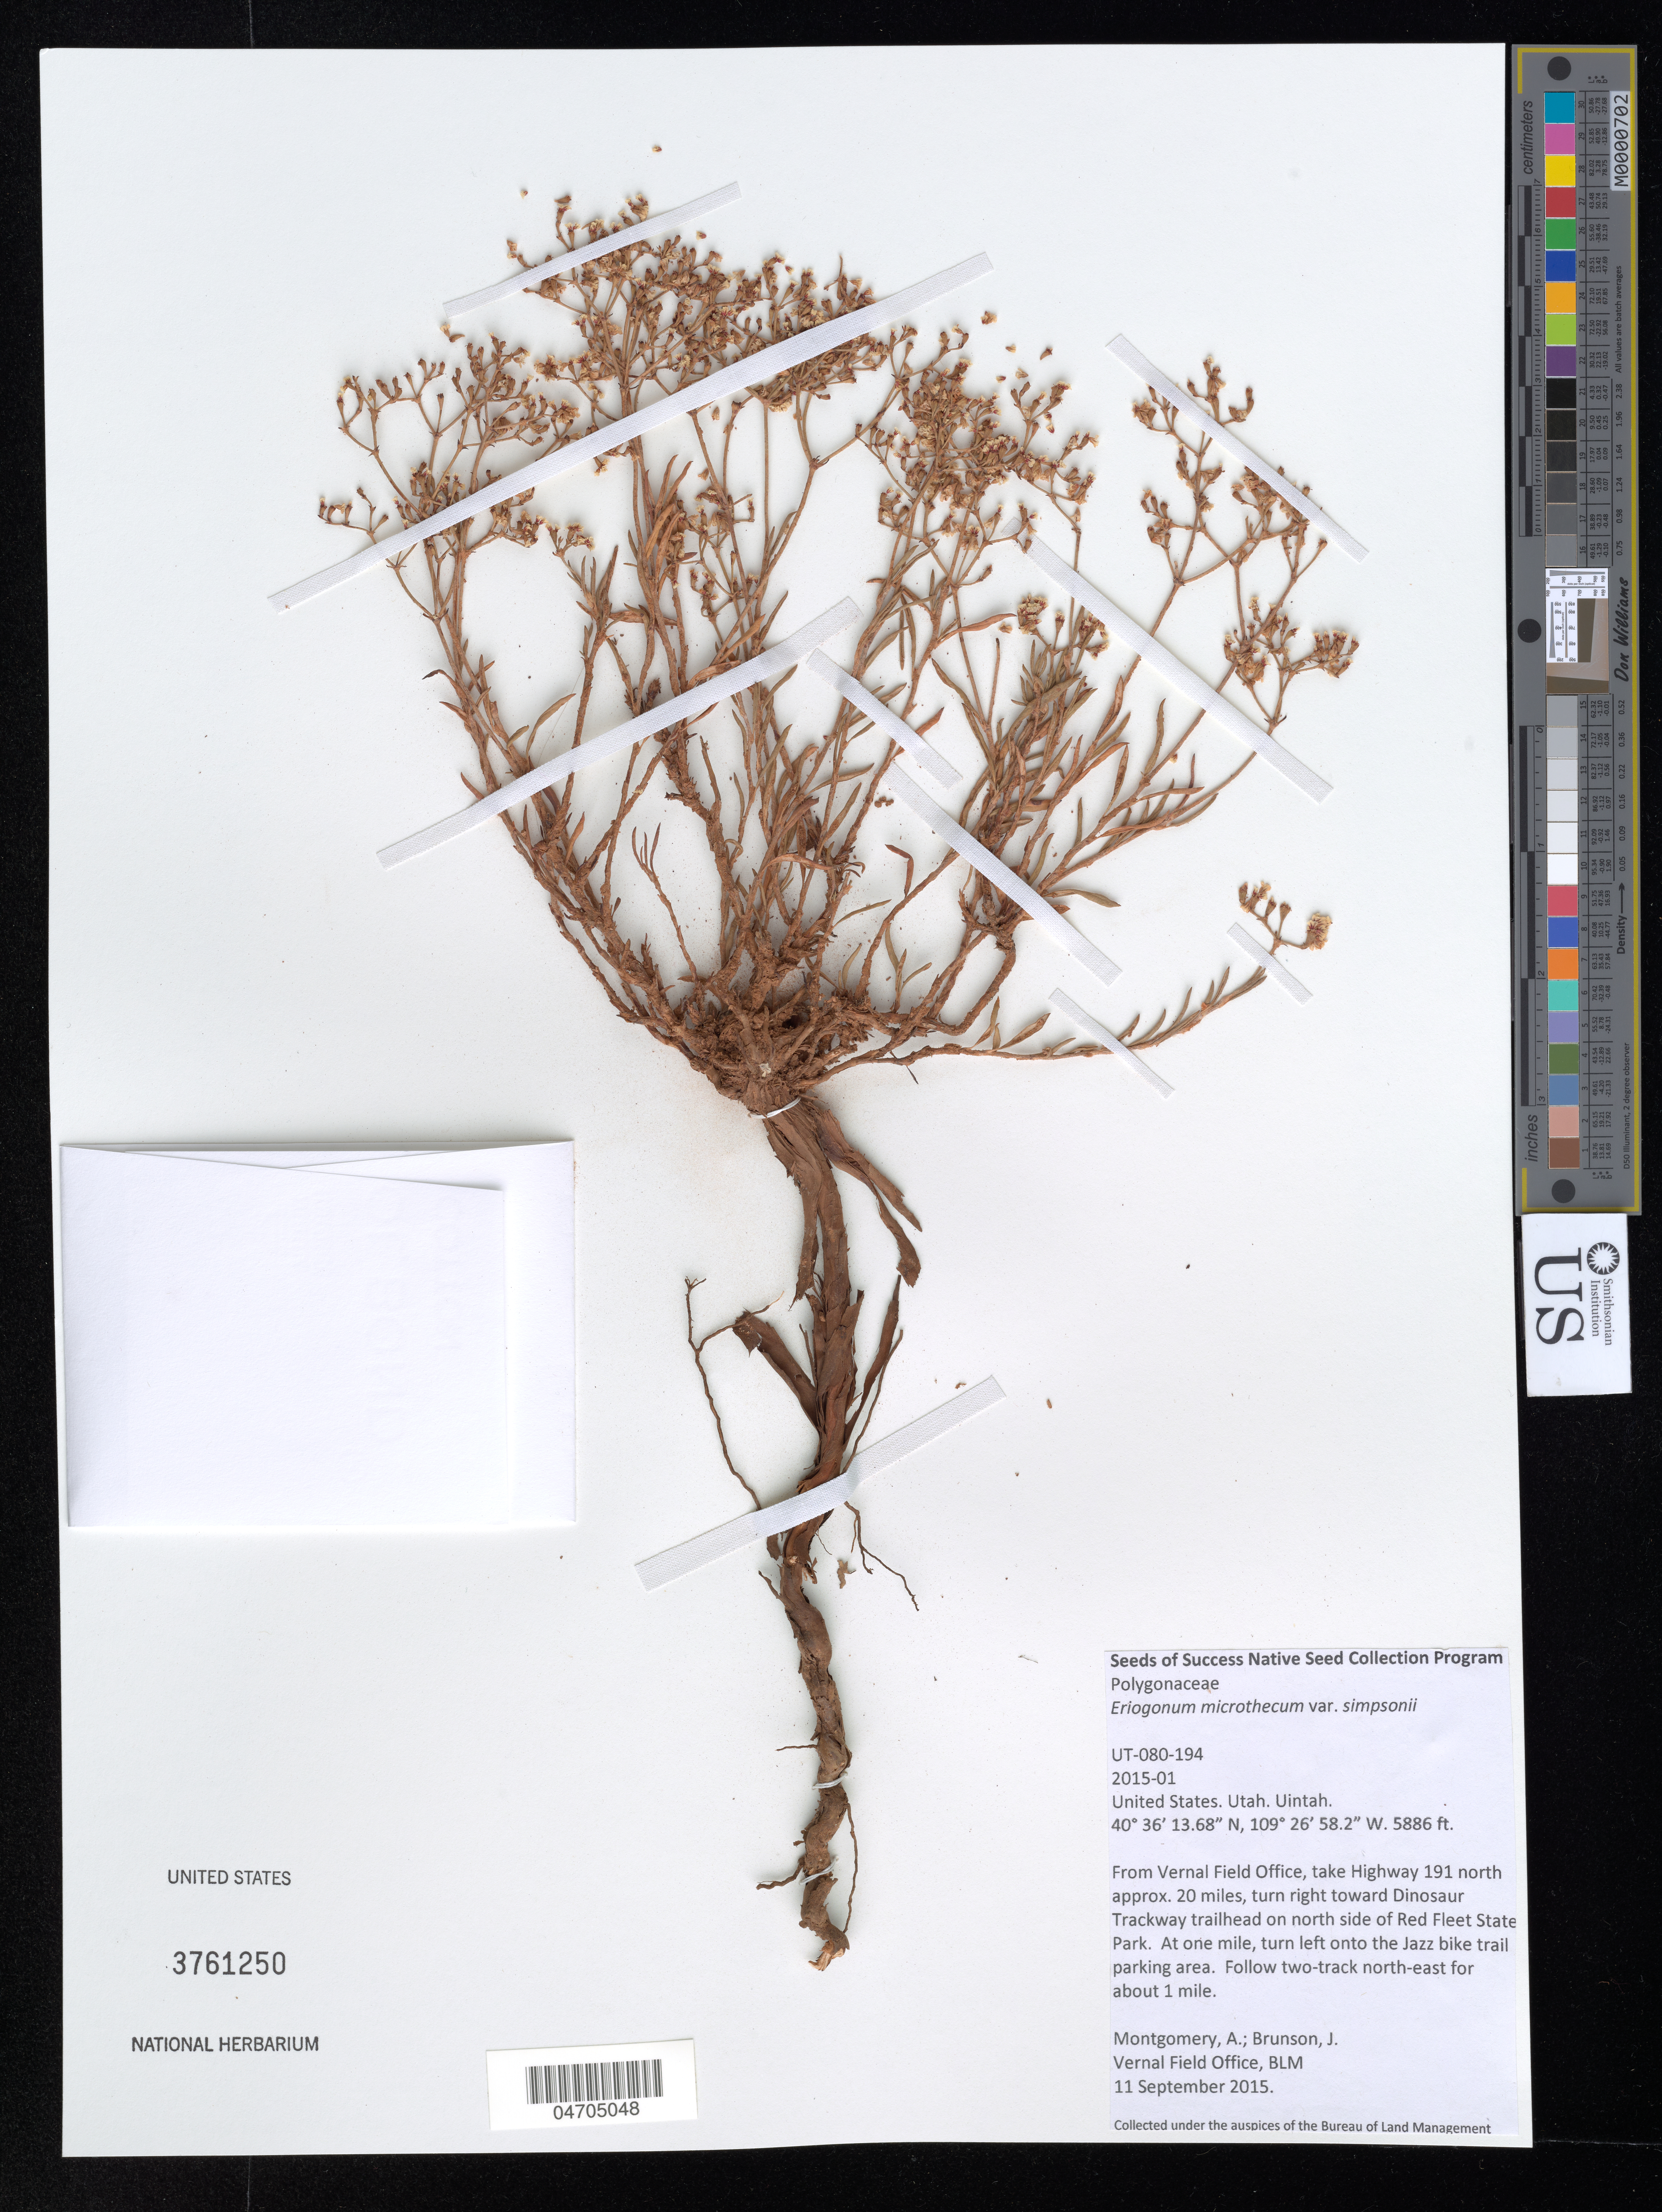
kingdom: Plantae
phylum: Tracheophyta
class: Magnoliopsida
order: Caryophyllales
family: Polygonaceae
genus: Eriogonum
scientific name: Eriogonum microtheca var. simpsonii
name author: (Benth.) Reveal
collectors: A. Montgomery & J. Brunson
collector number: UT-080-194/2015-01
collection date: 2015-09-11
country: United States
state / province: Utah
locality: Uintah. From Vernal Field Office, take Highway 191 north approx. 20 miles, turn right toward Dinosaur Trackway trailhead on north side of Red Fleet State Park. At one mile, turn left onto the Jazz bike trail parking area. Follow two-track north-east for about 1 mile.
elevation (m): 1794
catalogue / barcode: US 3761250